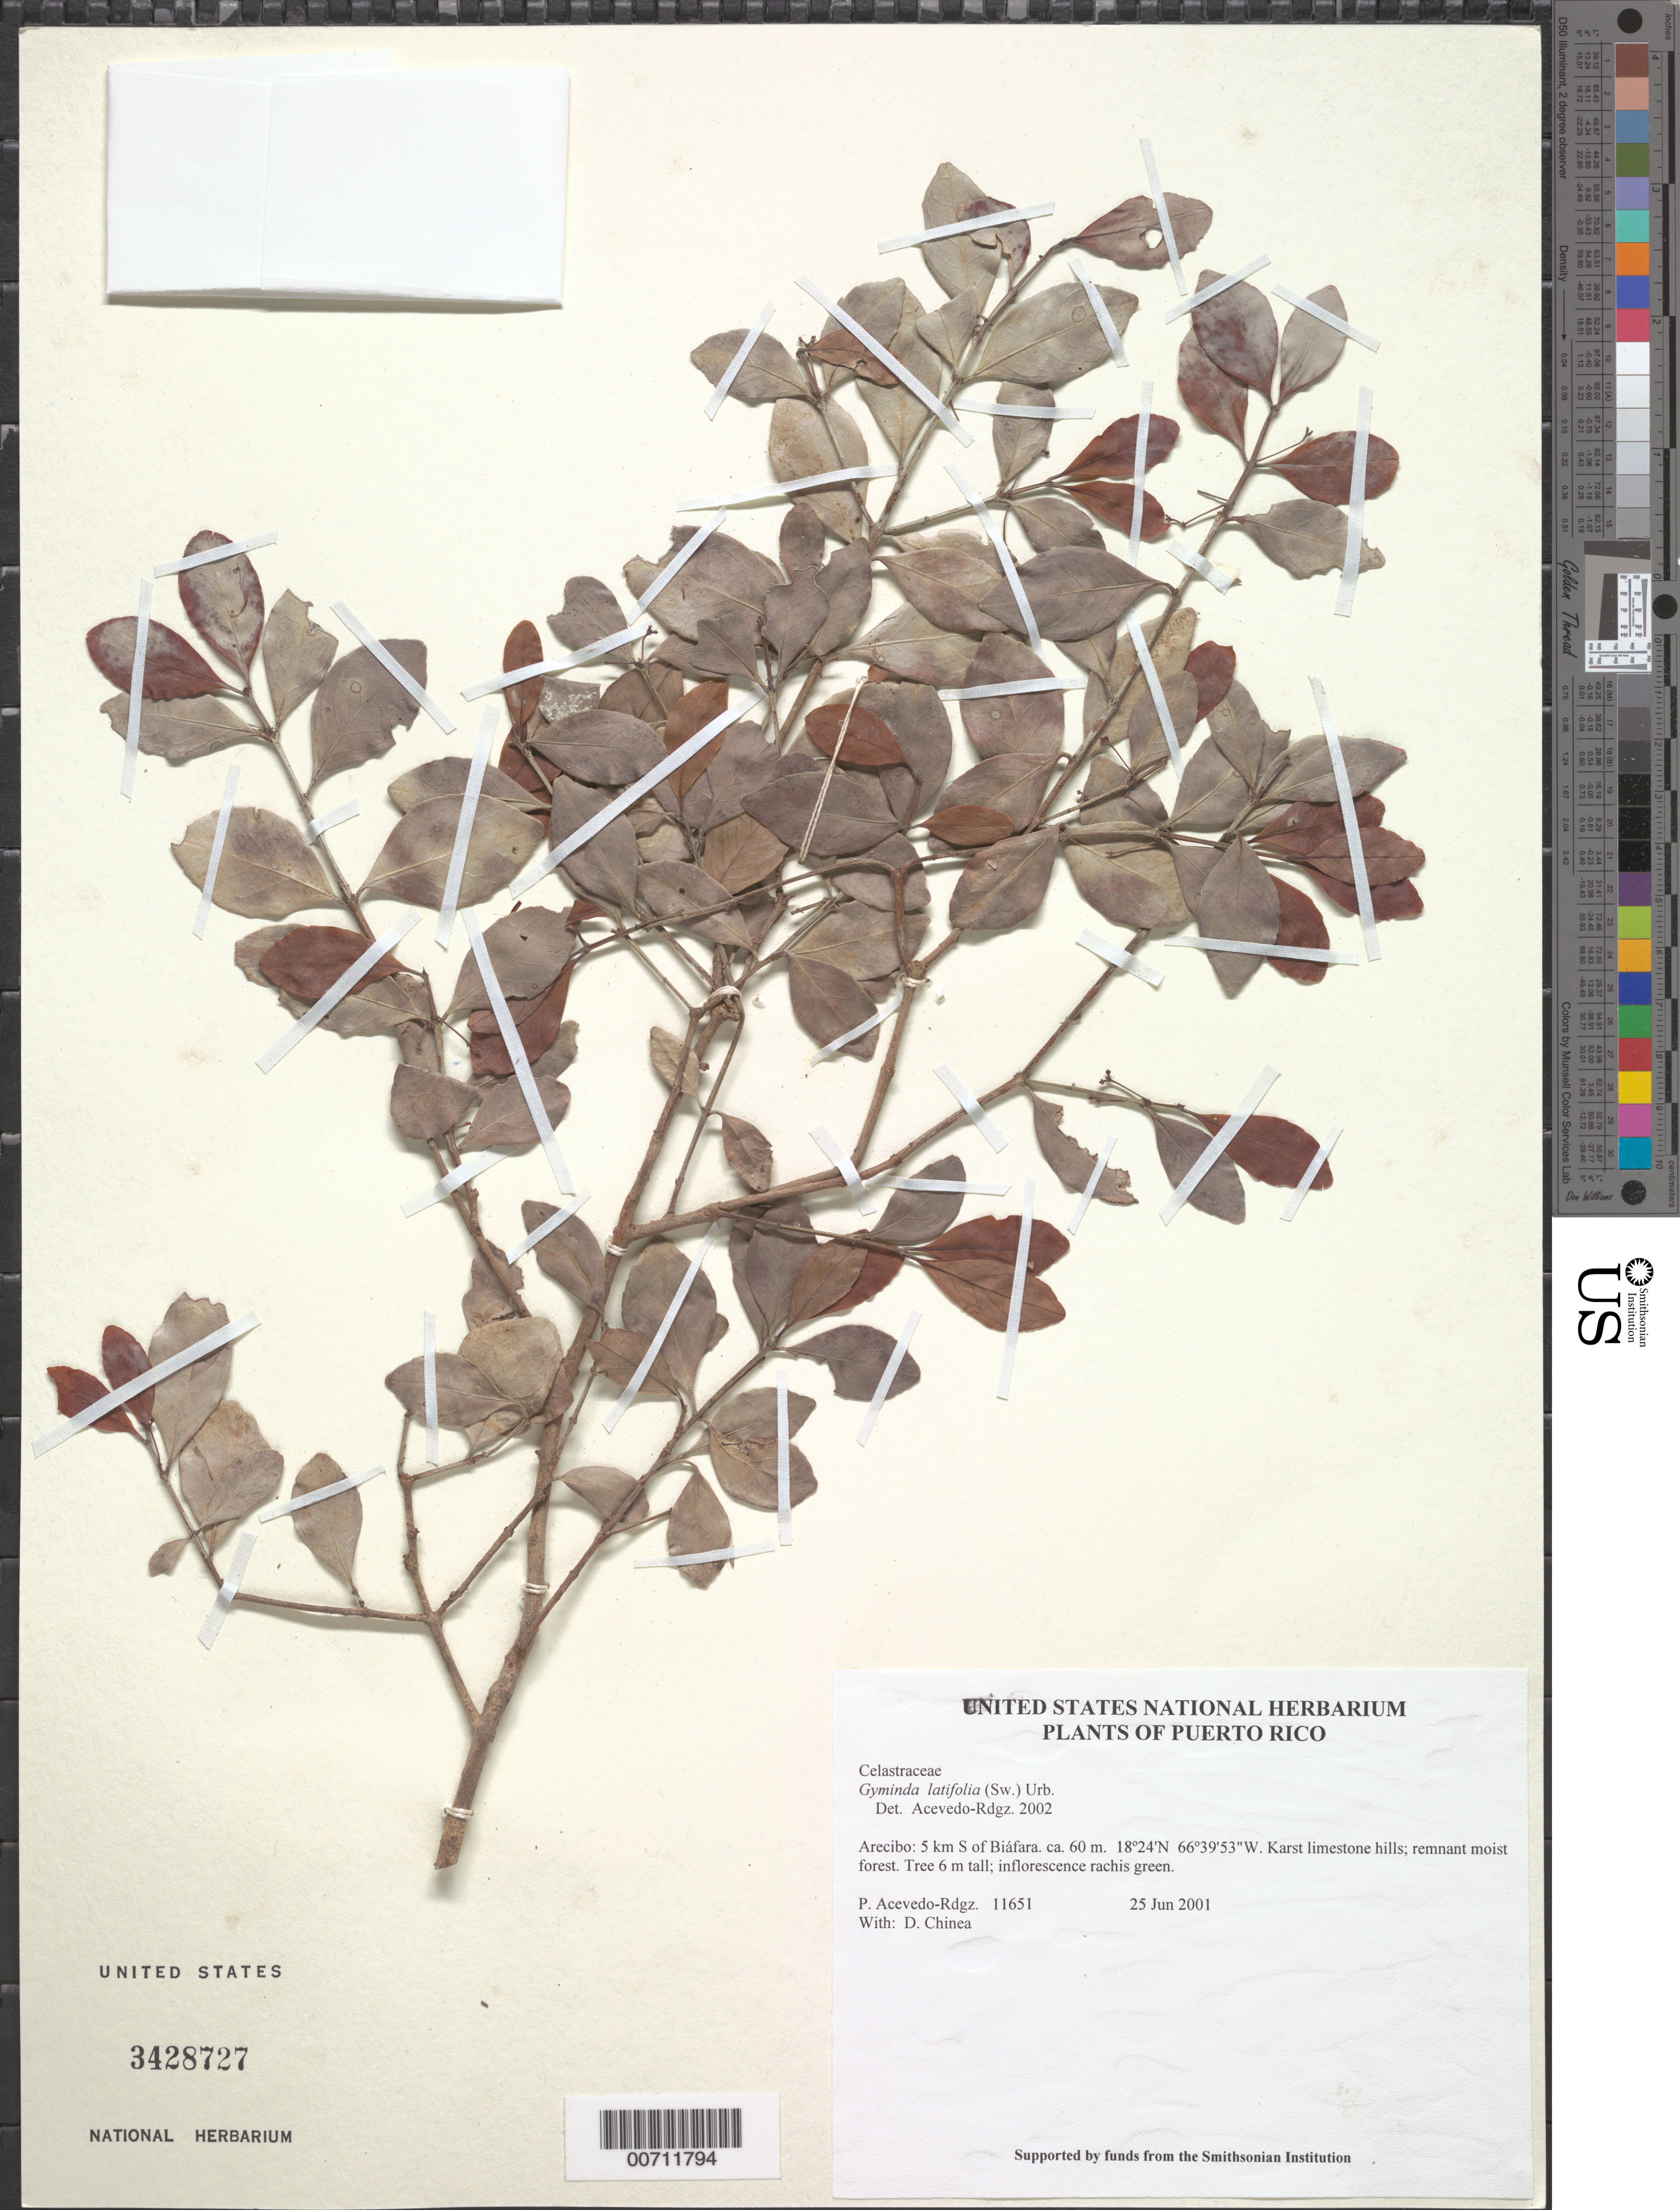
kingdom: Plantae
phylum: Tracheophyta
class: Magnoliopsida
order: Celastrales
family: Celastraceae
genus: Gyminda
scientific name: Gyminda latifolia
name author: (Sw.) Urb.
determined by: Acevedo-Rodríguez, P., (BOT), Smithsonian Institution - National Museum of Natural History (UNITED STATES)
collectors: P. Acevedo-Rodr. & D. Chinea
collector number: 11651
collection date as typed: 25 Jun 2001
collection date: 2001-06-25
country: Puerto Rico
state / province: Arecibo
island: Puerto Rico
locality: Arecibo: 5 km S of Biáfara.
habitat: Karst limestone hills; remnant moist forest.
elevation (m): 60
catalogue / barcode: US 3428727